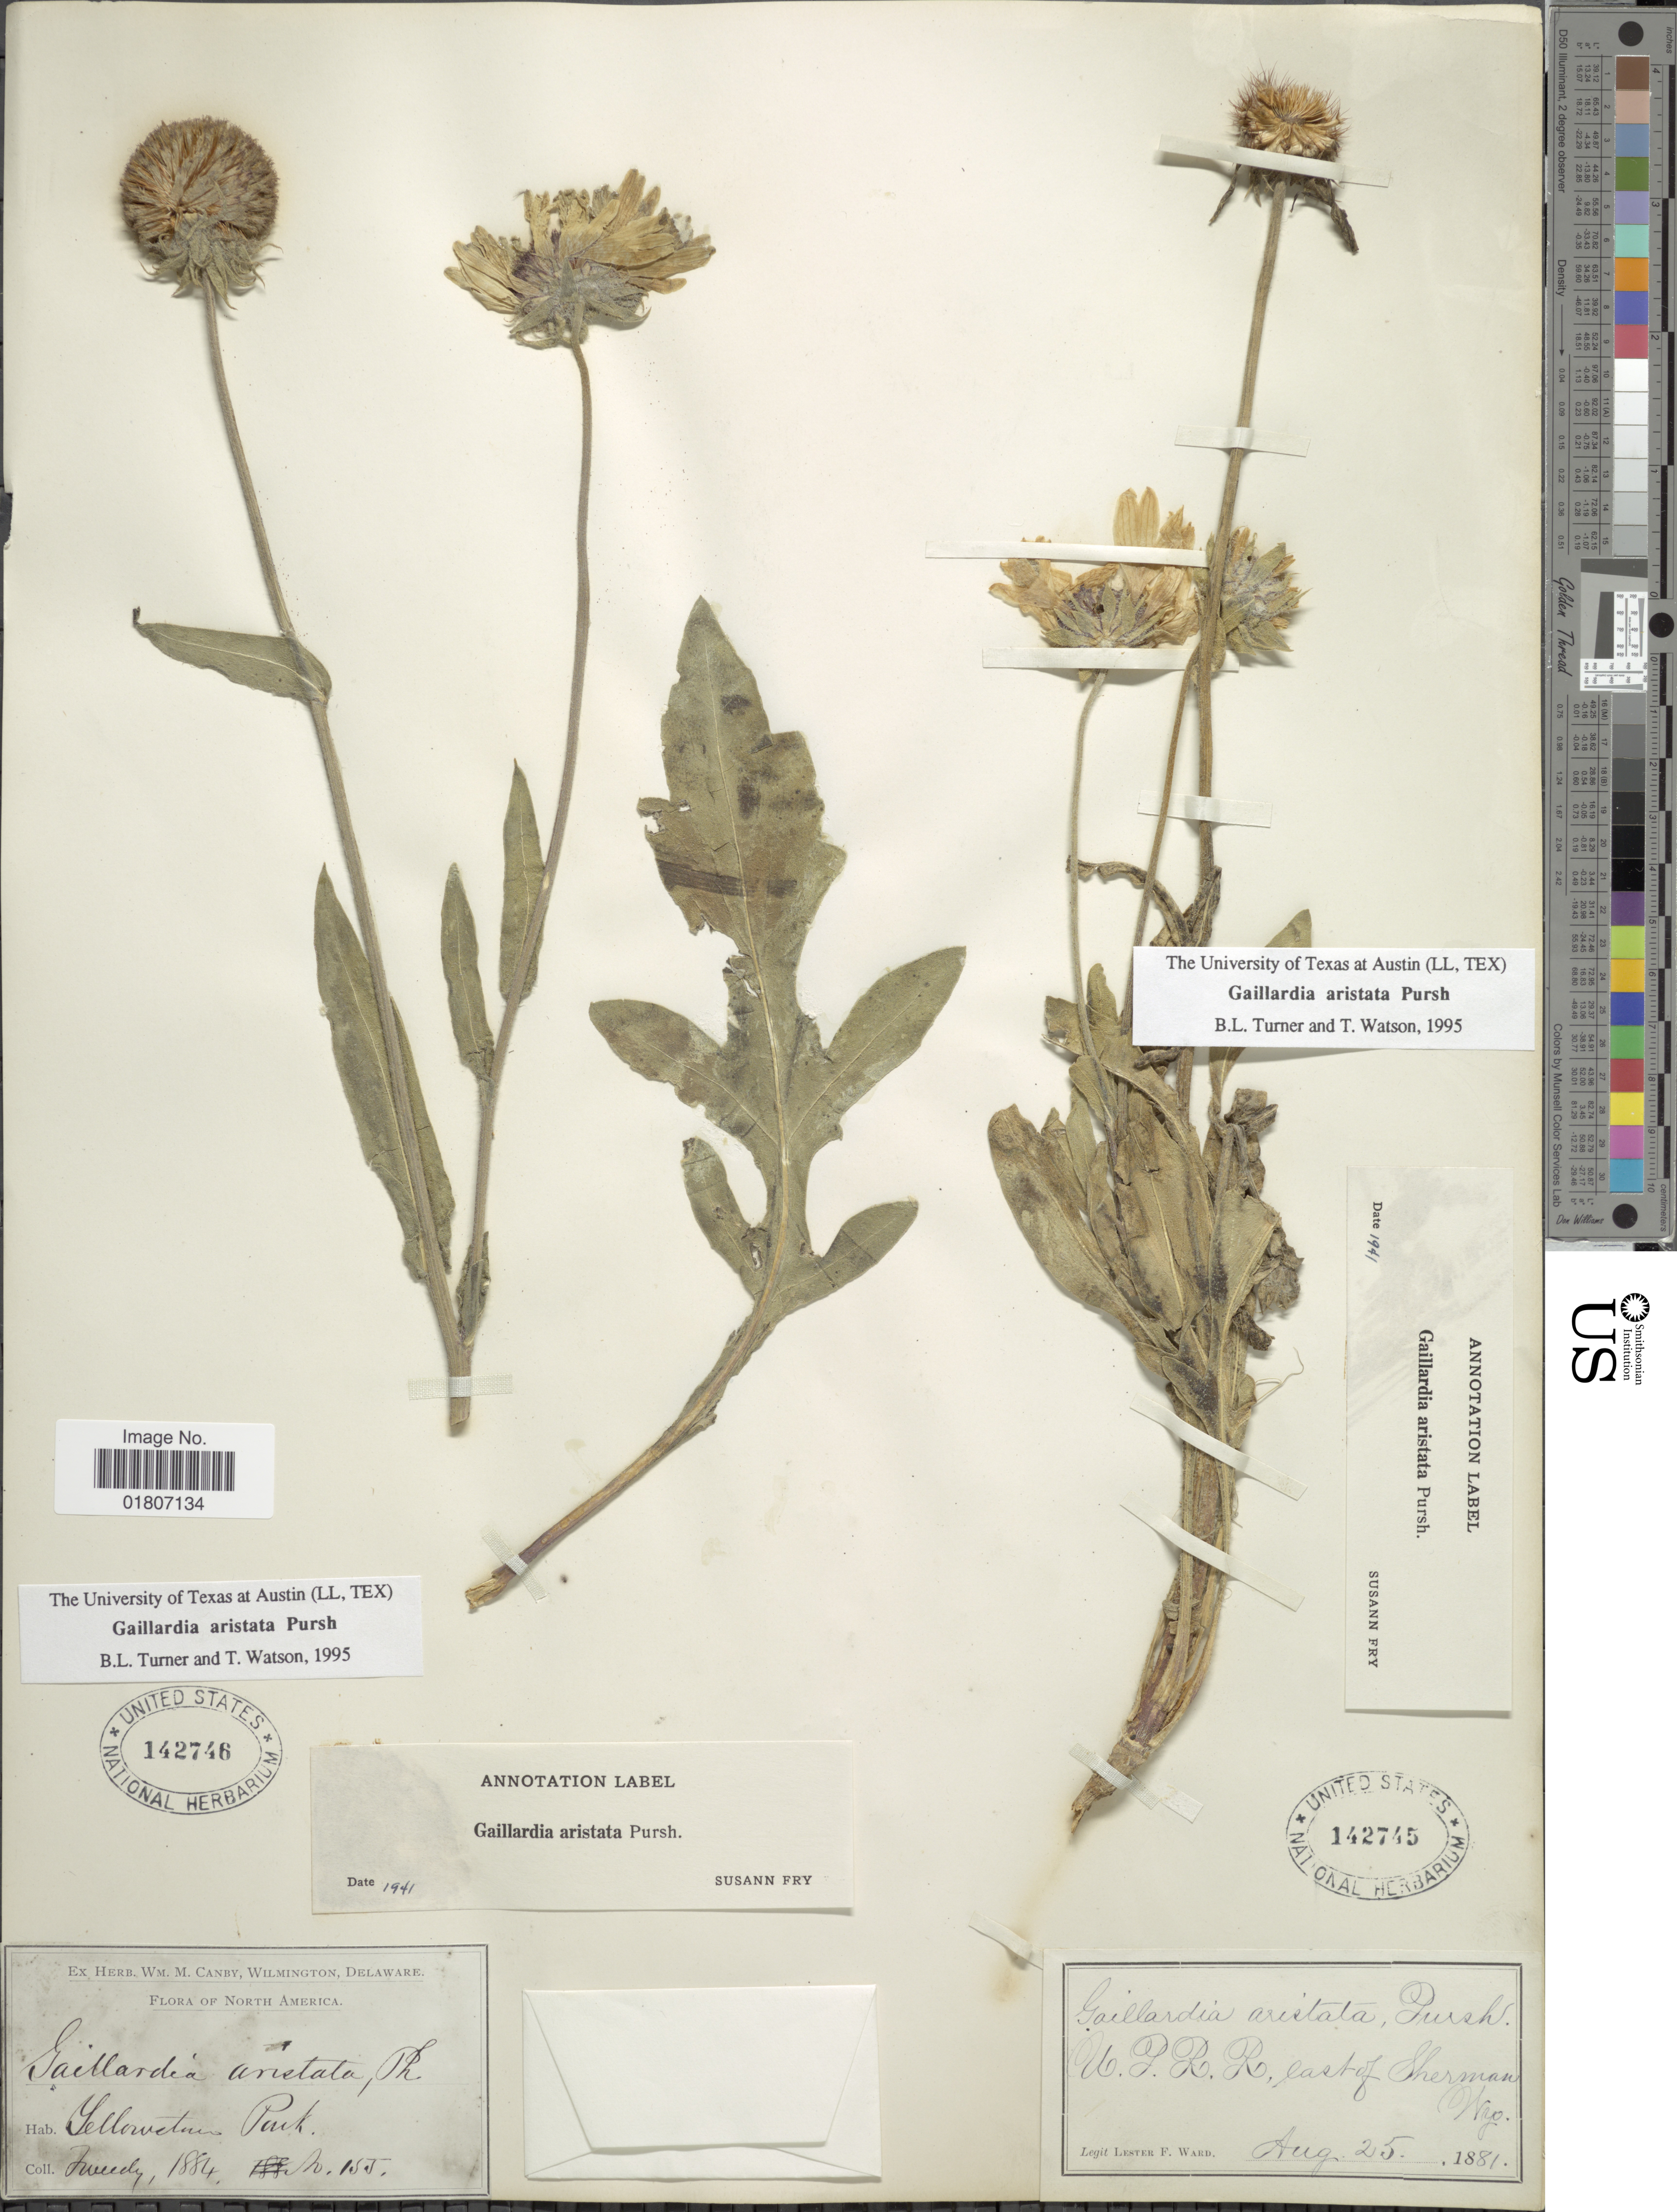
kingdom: Plantae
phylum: Tracheophyta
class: Magnoliopsida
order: Asterales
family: Asteraceae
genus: Gaillardia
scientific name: Gaillardia aristata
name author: Pursh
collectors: L. F. Ward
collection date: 1881-08-25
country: United States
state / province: Wyoming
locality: U. P. R. R., east of Sherman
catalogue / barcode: US 142745